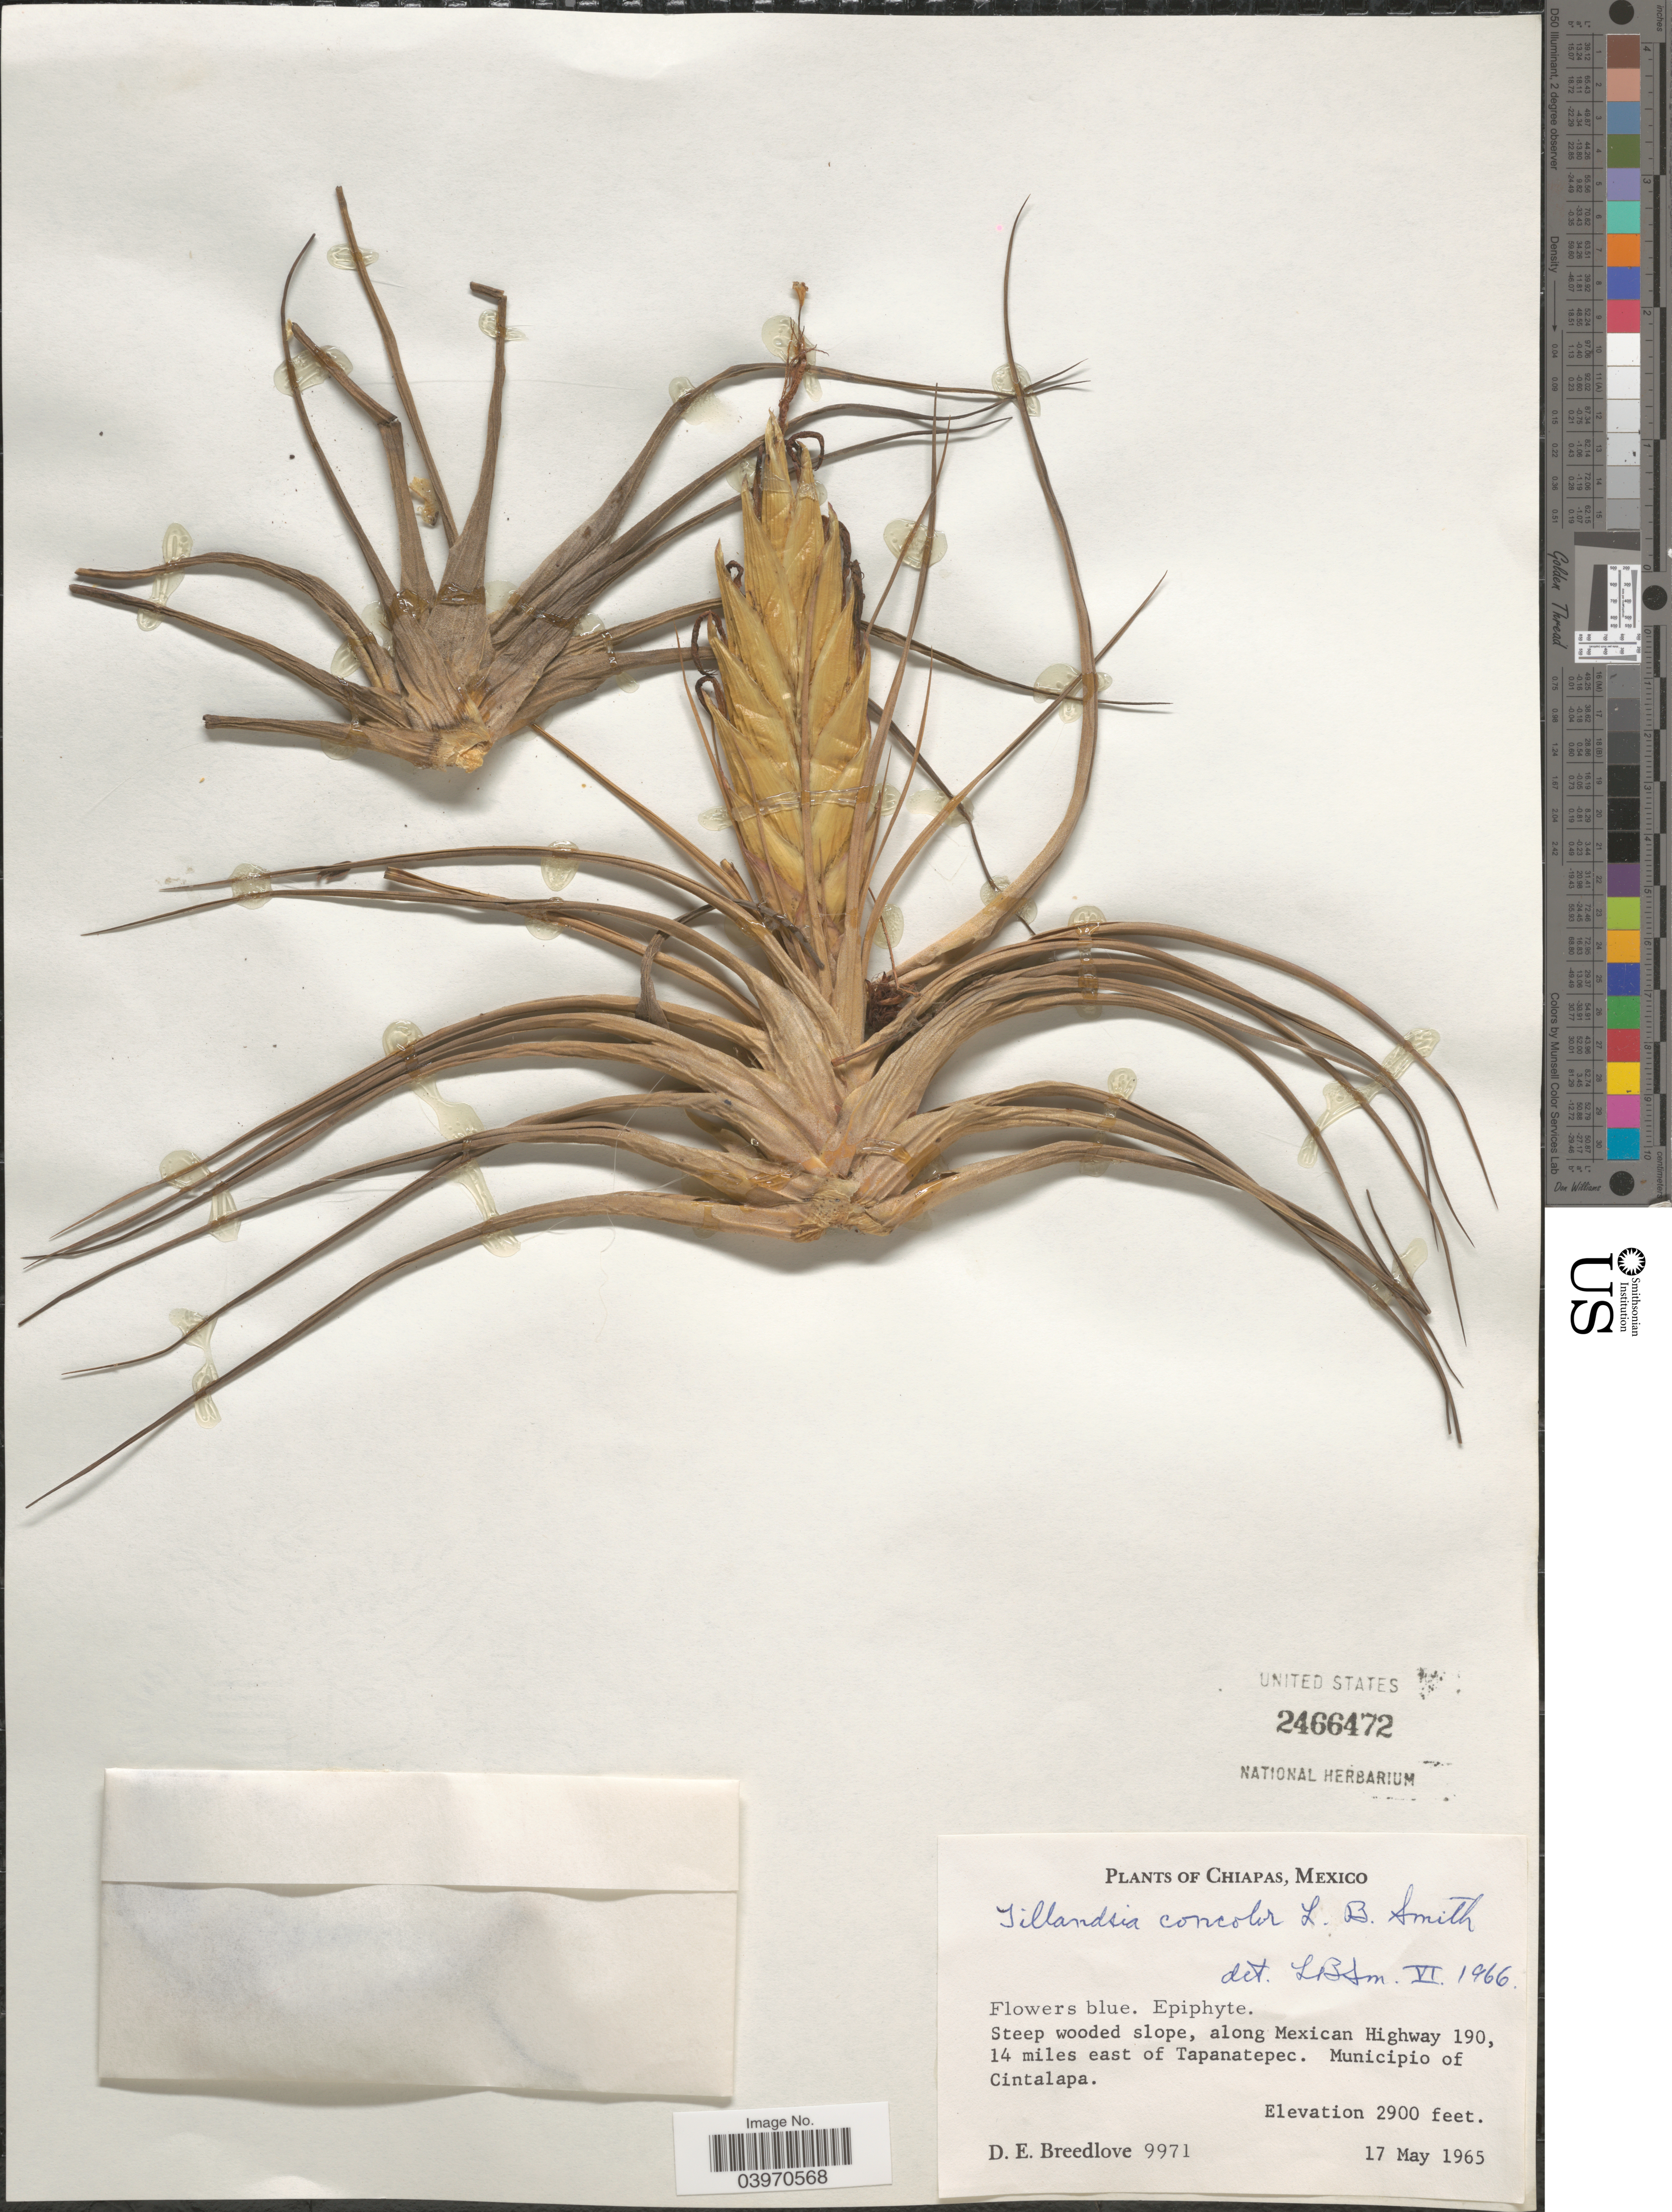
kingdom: Plantae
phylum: Tracheophyta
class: Liliopsida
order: Poales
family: Bromeliaceae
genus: Tillandsia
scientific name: Tillandsia concolor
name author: L.B. Sm.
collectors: D. E. Breedlove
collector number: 9971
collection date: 1965-05-17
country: Mexico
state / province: Chiapas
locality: Steep wooded slope, along Mexican Highway 190, 14 miles east of Tapanatepec. Municipio of Cintalapa.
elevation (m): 884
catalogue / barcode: US 2466472